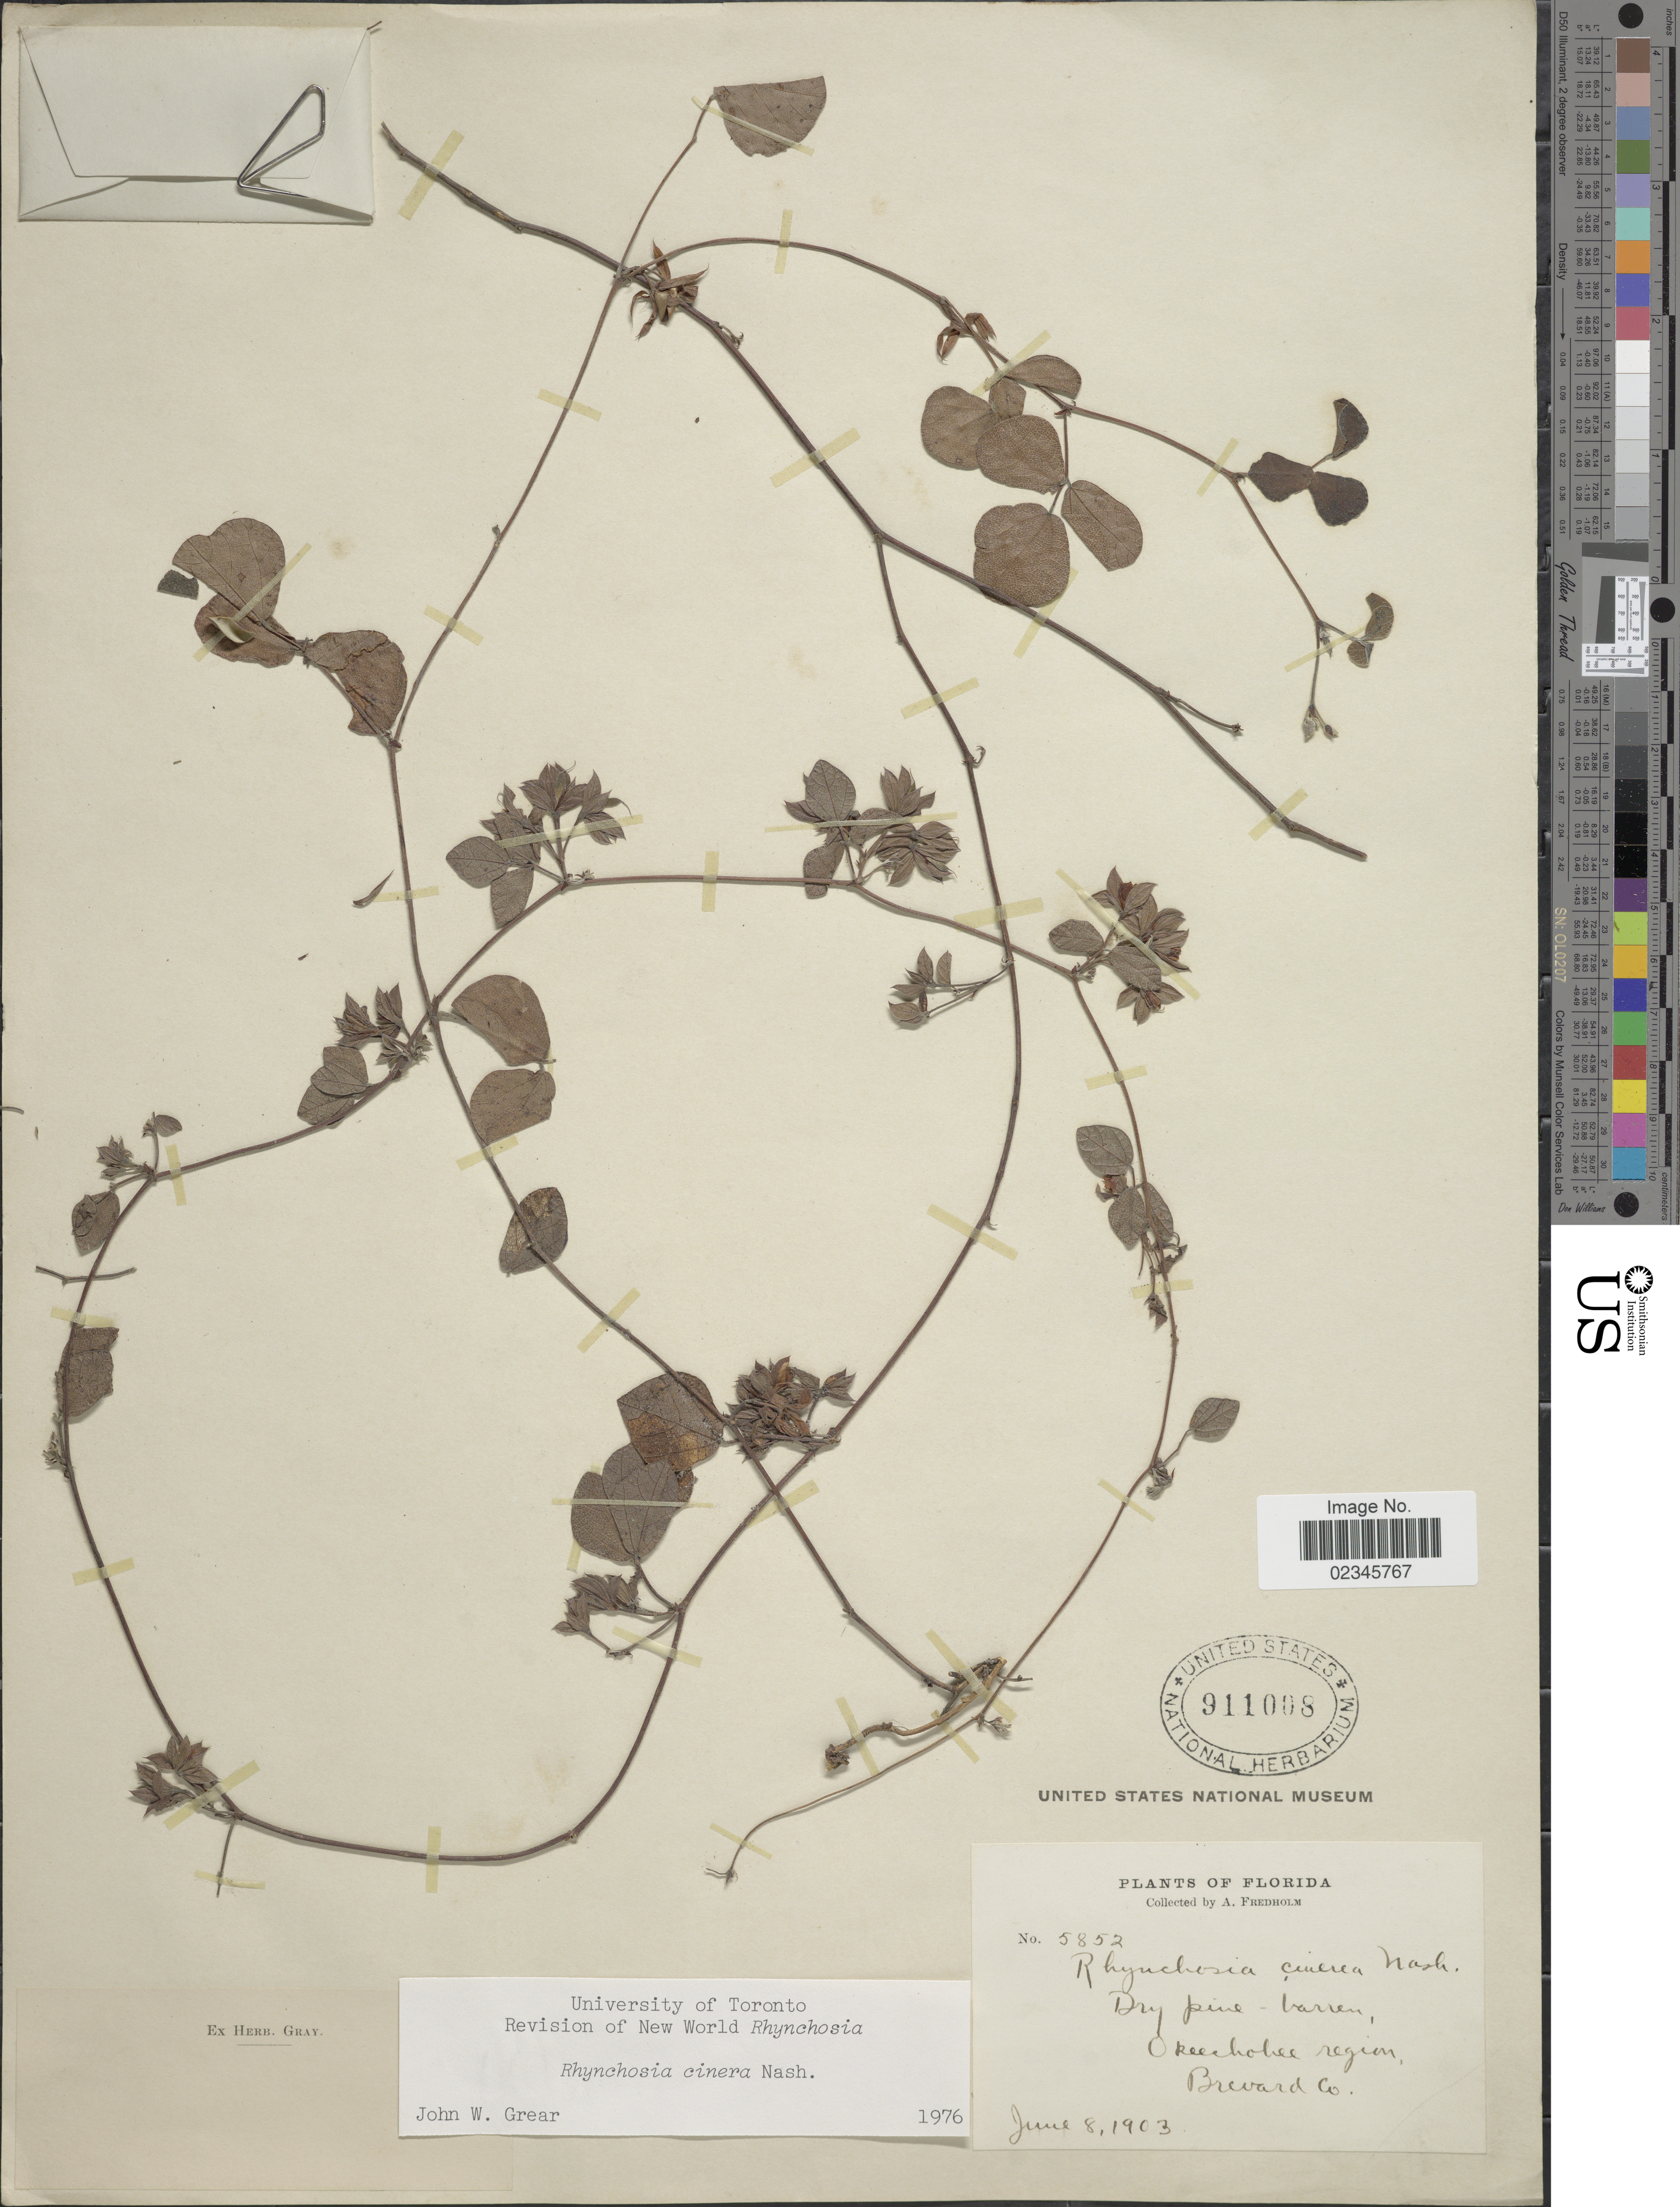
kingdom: Plantae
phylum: Tracheophyta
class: Magnoliopsida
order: Fabales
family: Fabaceae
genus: Cajanus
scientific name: Cajanus cinereus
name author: (F. Muell. ex Benth.) F. Muell.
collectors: A. Fredholm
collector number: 5852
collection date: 1903-06-08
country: United States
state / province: Florida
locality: Dry pine-barren, Okeechobee region, Brevard Co.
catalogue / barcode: US 911008